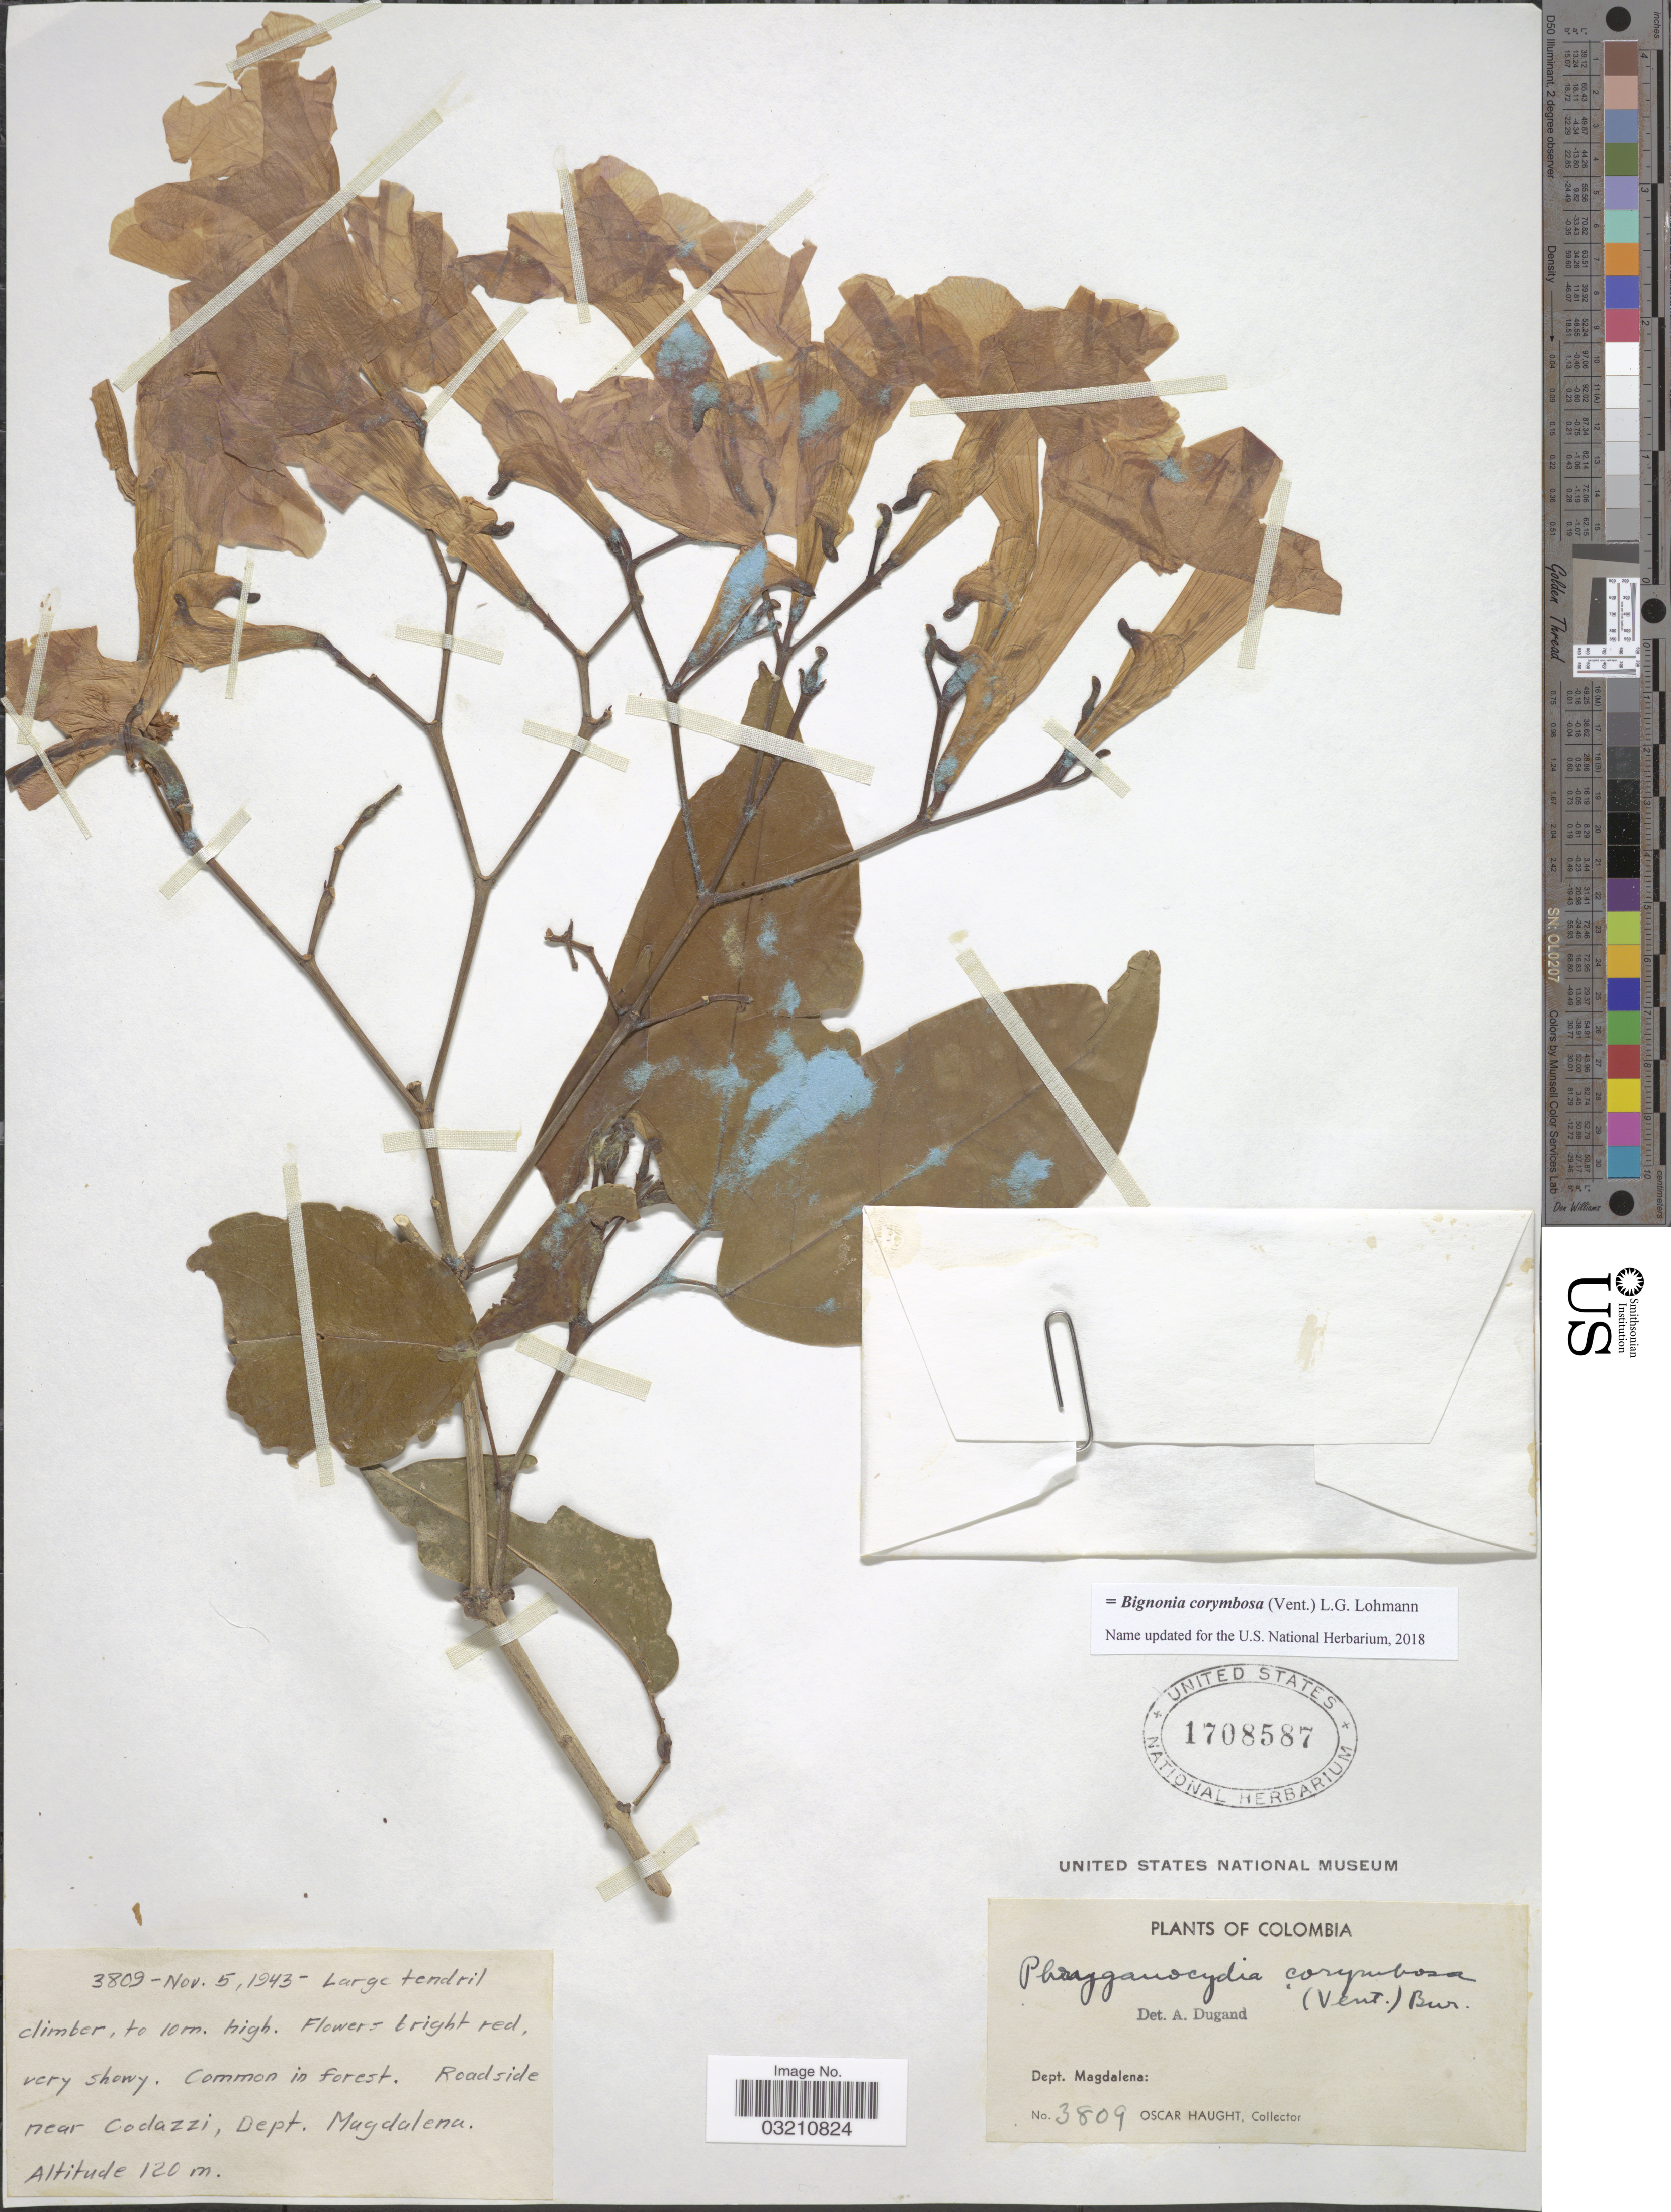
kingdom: Plantae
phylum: Tracheophyta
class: Magnoliopsida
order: Lamiales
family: Bignoniaceae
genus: Bignonia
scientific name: Bignonia corymbosa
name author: (Vent.) L.G. Lohmann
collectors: O. L. Haught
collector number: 3809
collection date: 1943-11-05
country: Colombia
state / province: Magdalena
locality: Roadside near Codazzi, Dept. Magdalena.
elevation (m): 120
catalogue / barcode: US 1708587